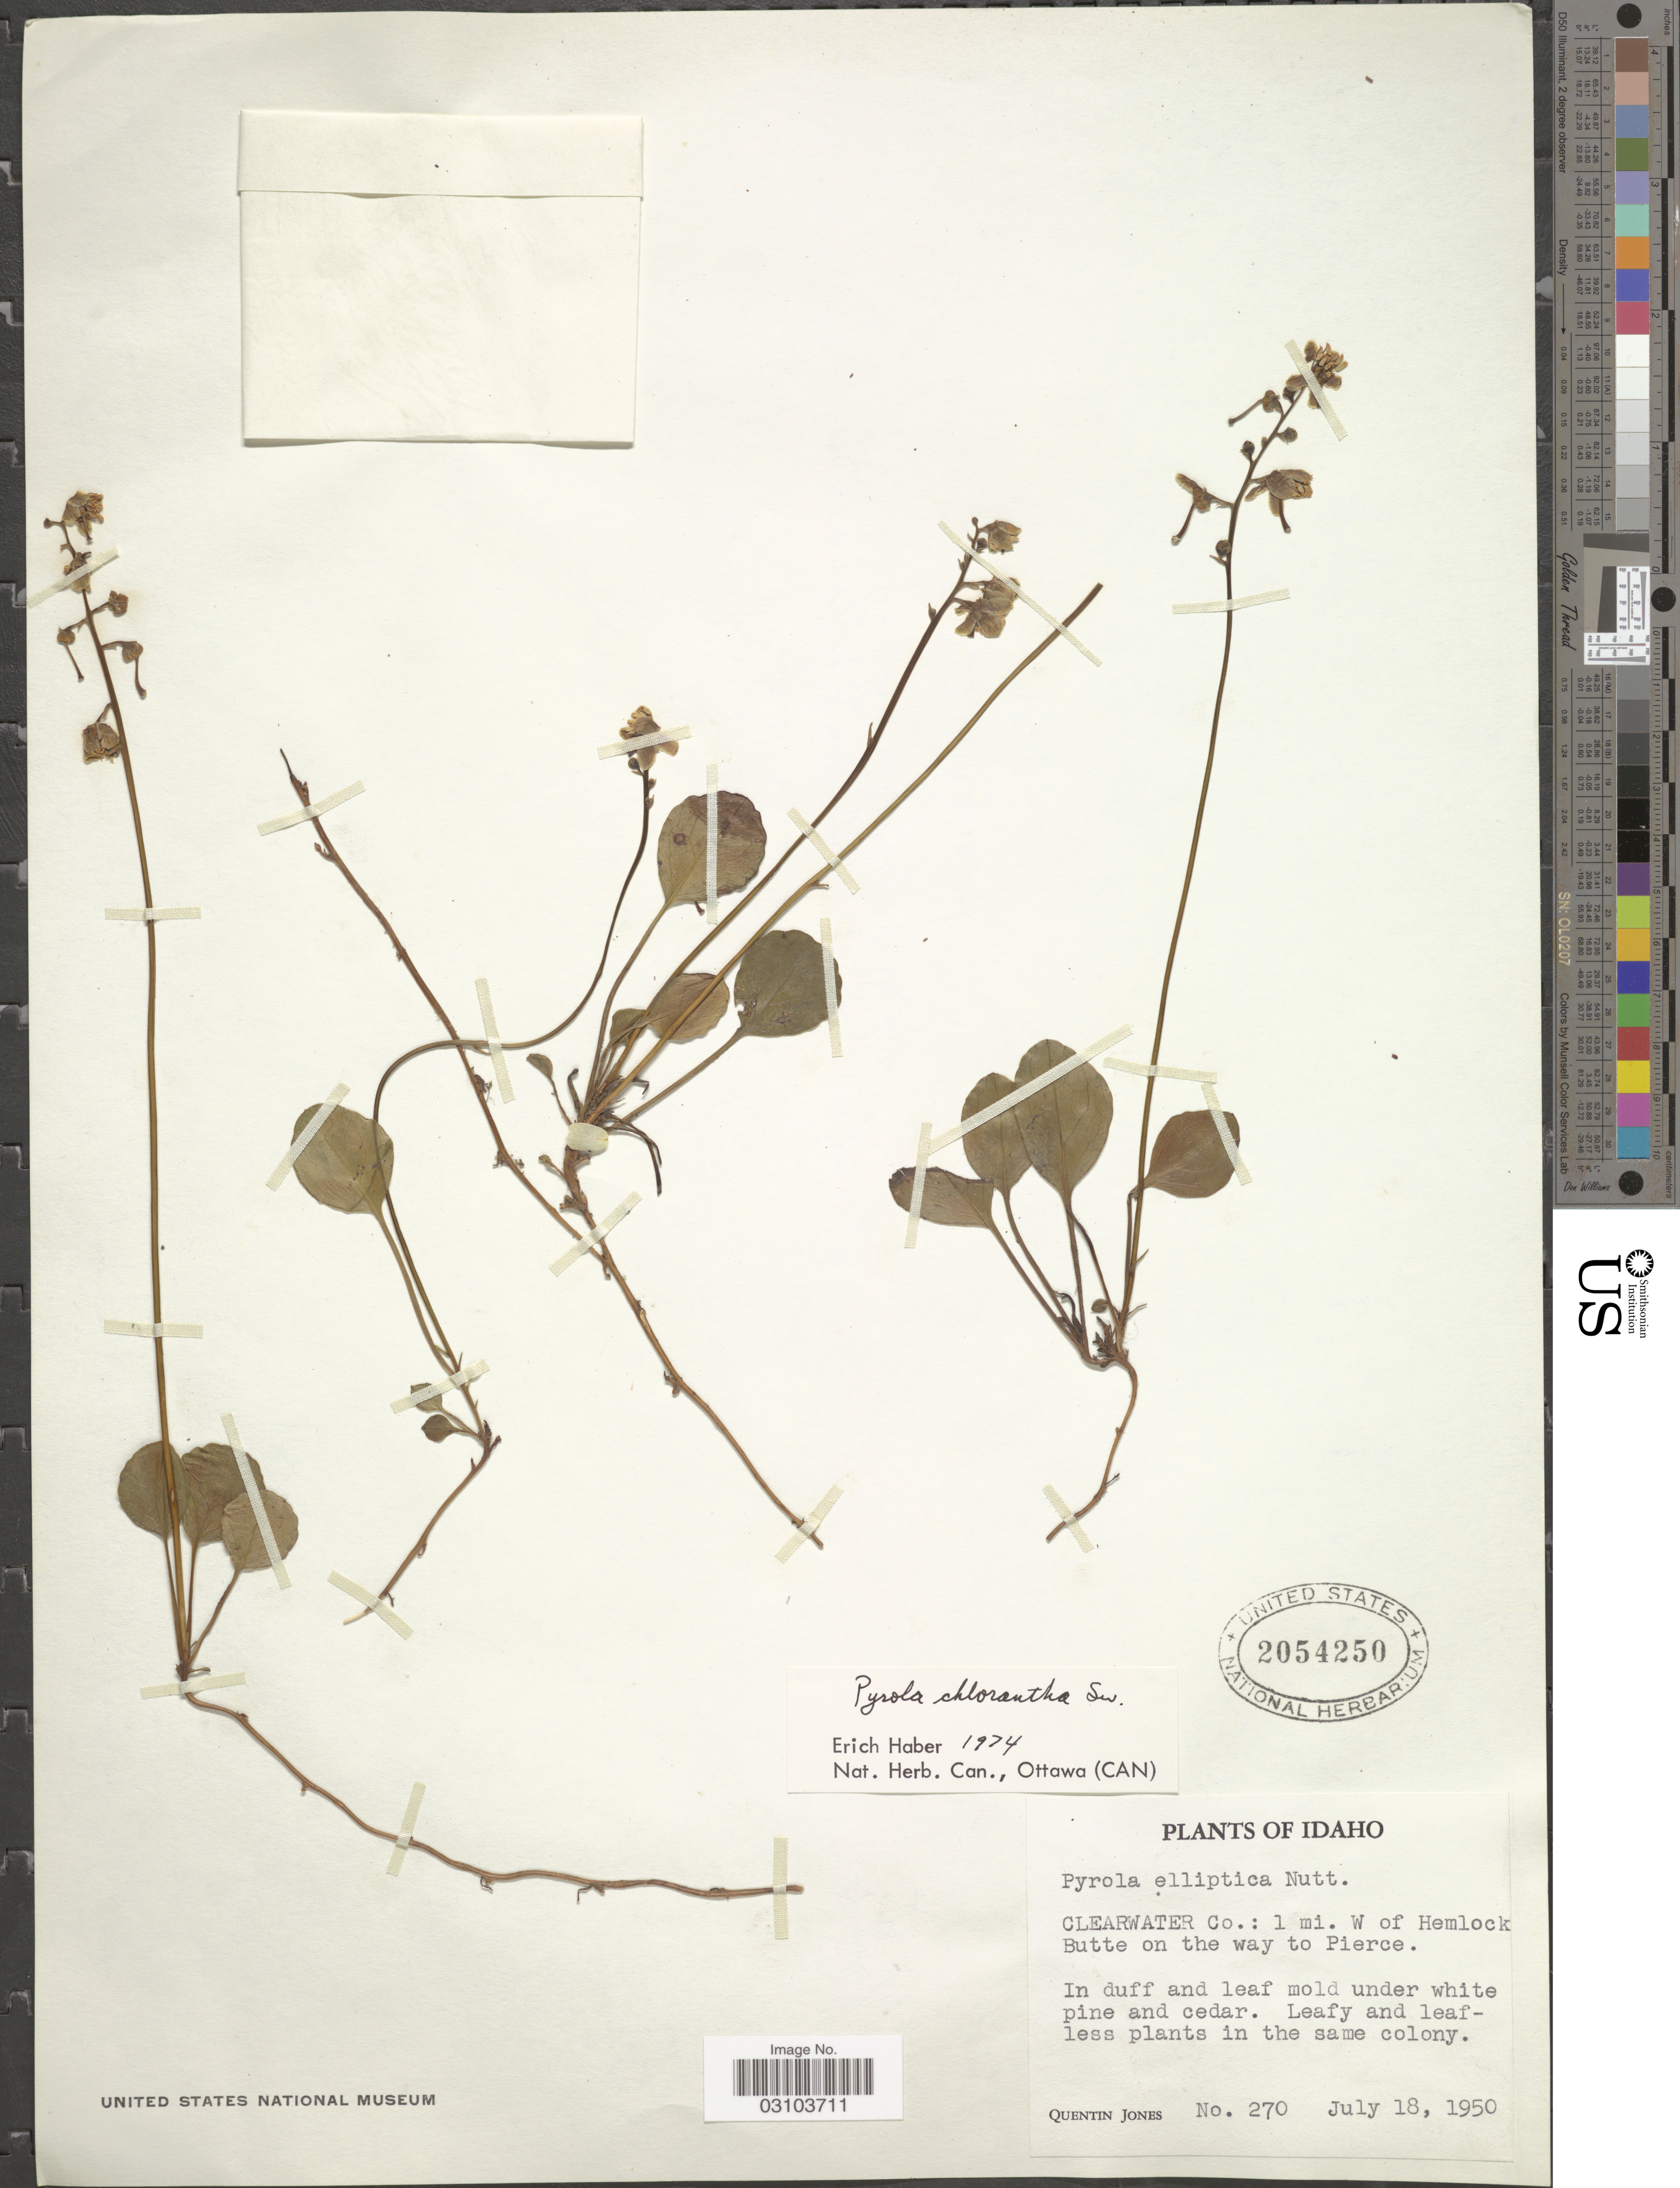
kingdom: Plantae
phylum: Tracheophyta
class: Magnoliopsida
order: Ericales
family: Ericaceae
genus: Pyrola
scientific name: Pyrola chlorantha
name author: Schweigg.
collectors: Q. Jones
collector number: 270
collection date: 1950-07-18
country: United States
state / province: Idaho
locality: Clearwater Co.: 1 mi. W of Hemlock Butte on the way to Pierce.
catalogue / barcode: US 2054250